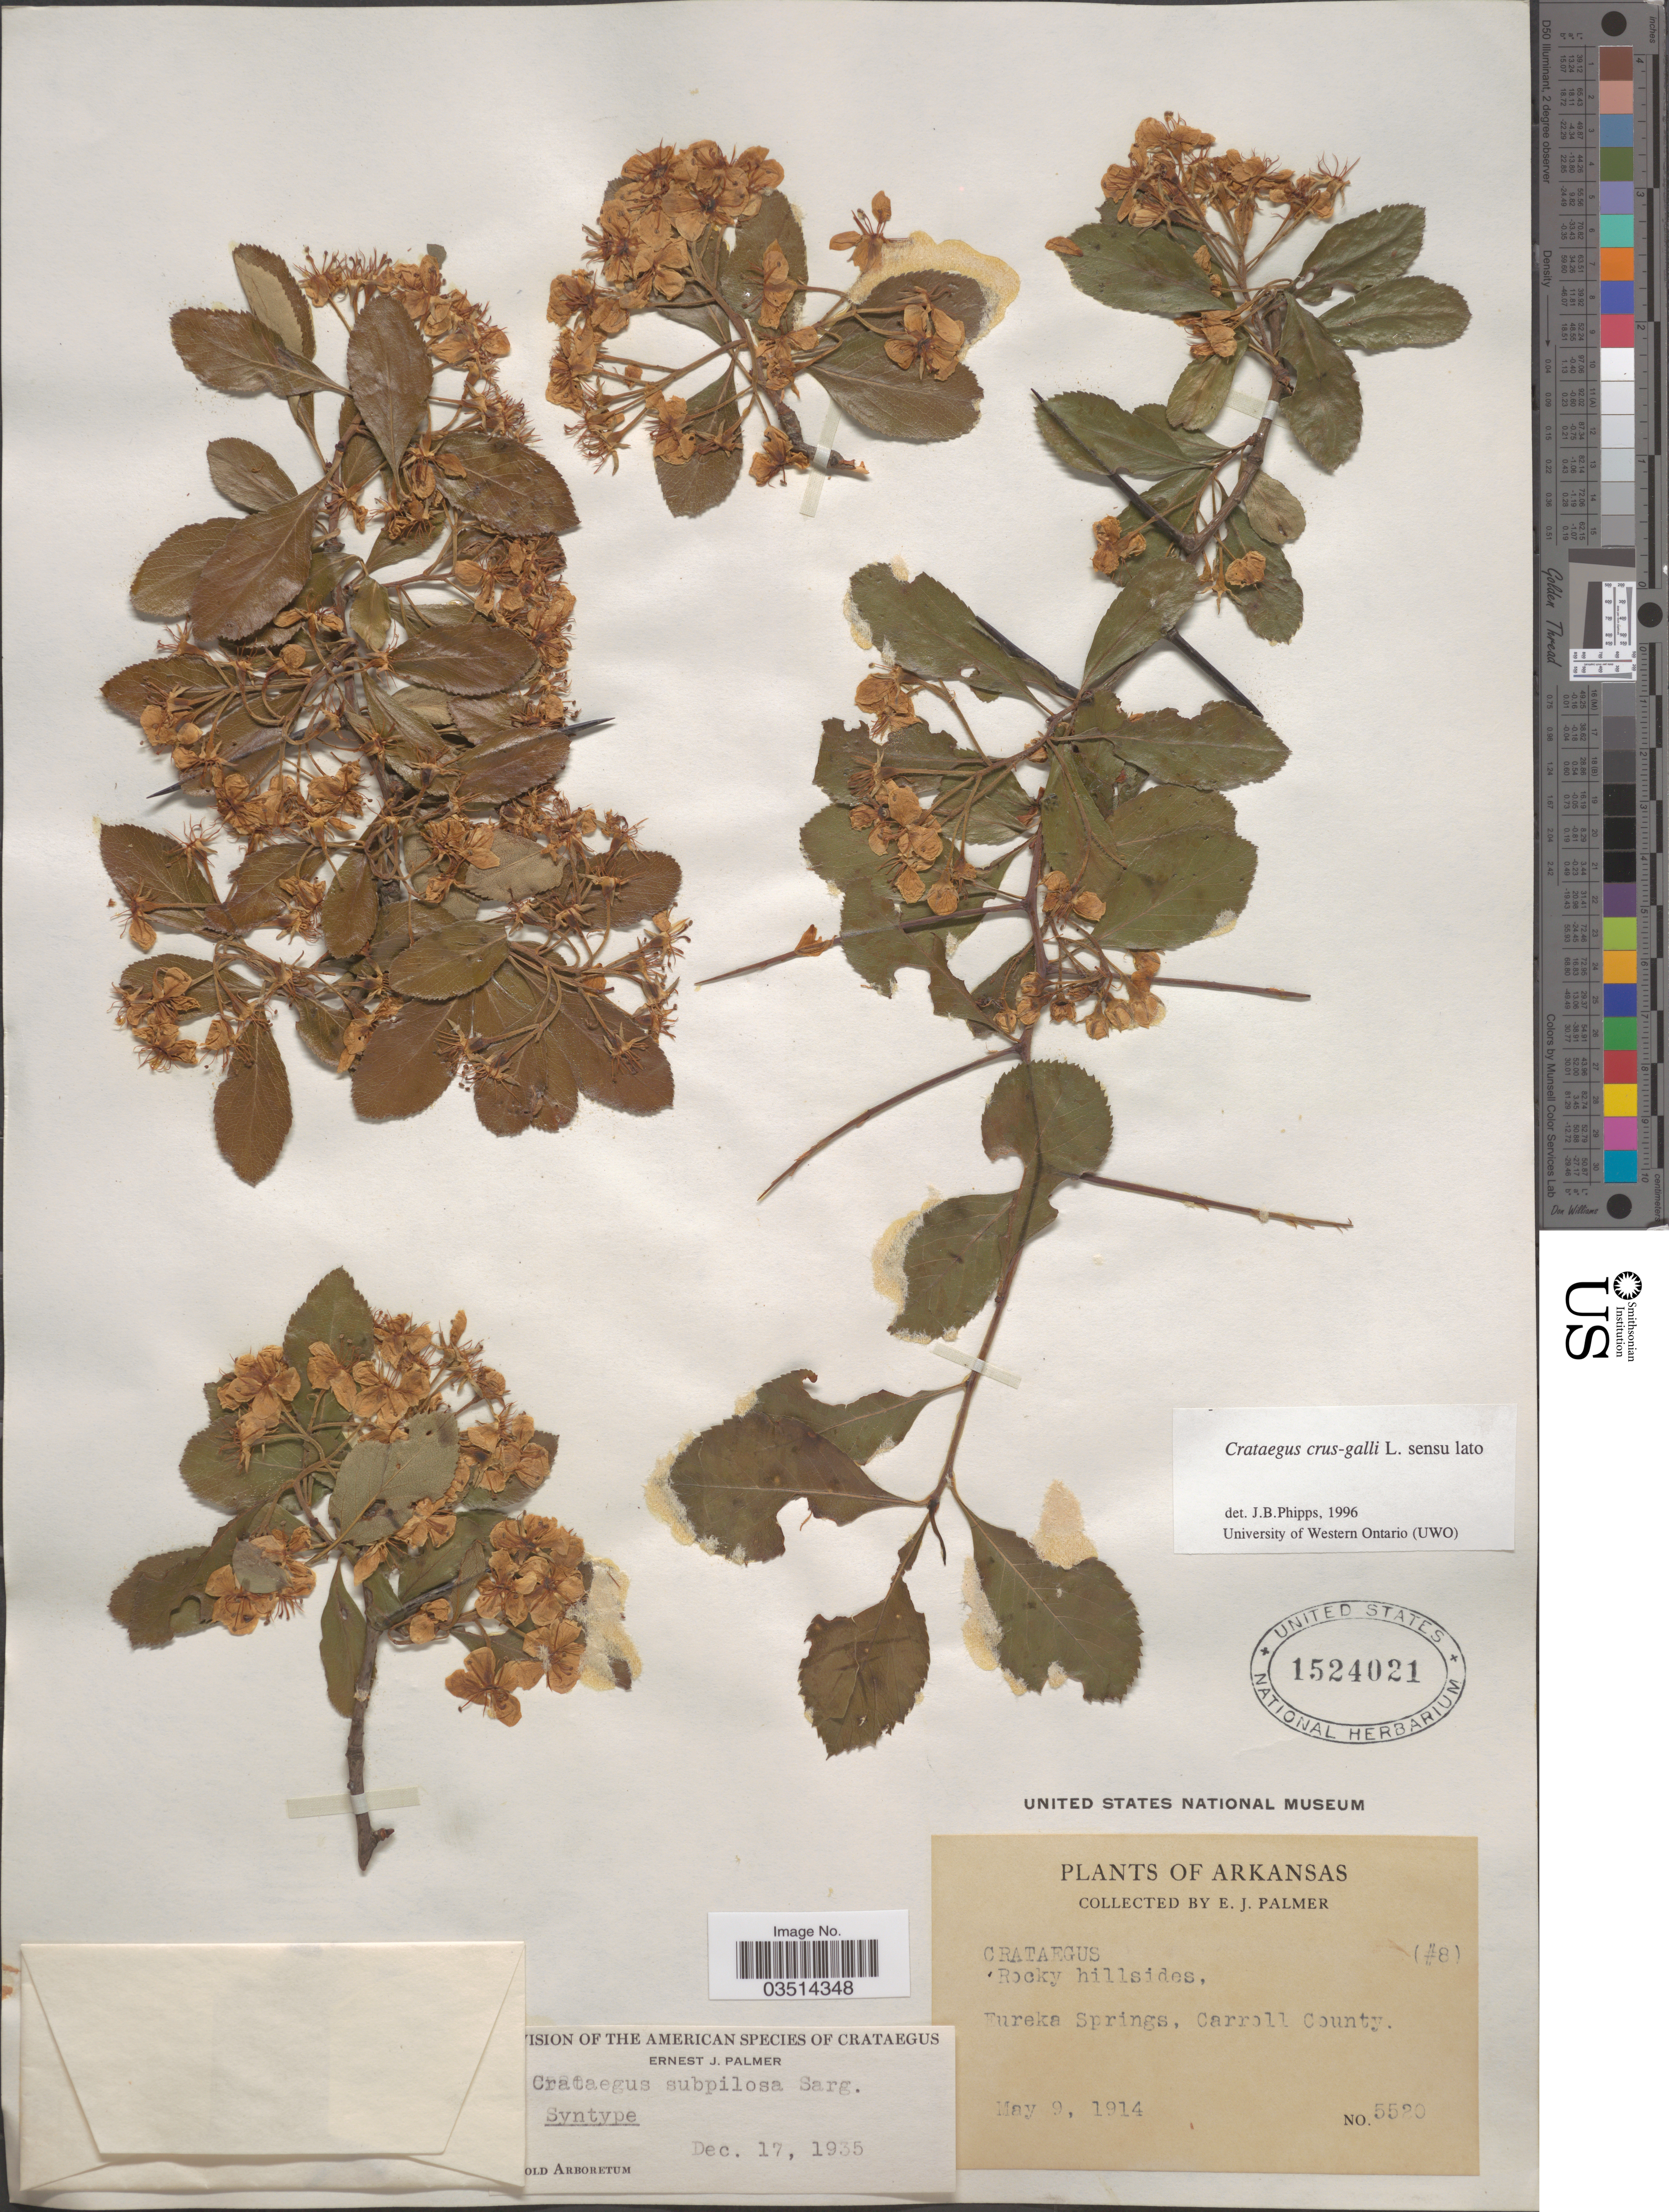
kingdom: Plantae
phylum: Tracheophyta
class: Magnoliopsida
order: Rosales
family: Rosaceae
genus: Crataegus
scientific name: Crataegus crus-galli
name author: L.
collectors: E. J. Palmer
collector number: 5520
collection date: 1914-05-09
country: United States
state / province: Arkansas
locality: Rocky hillsides. Eureka Springs, Carroll County.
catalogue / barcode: US 1524021